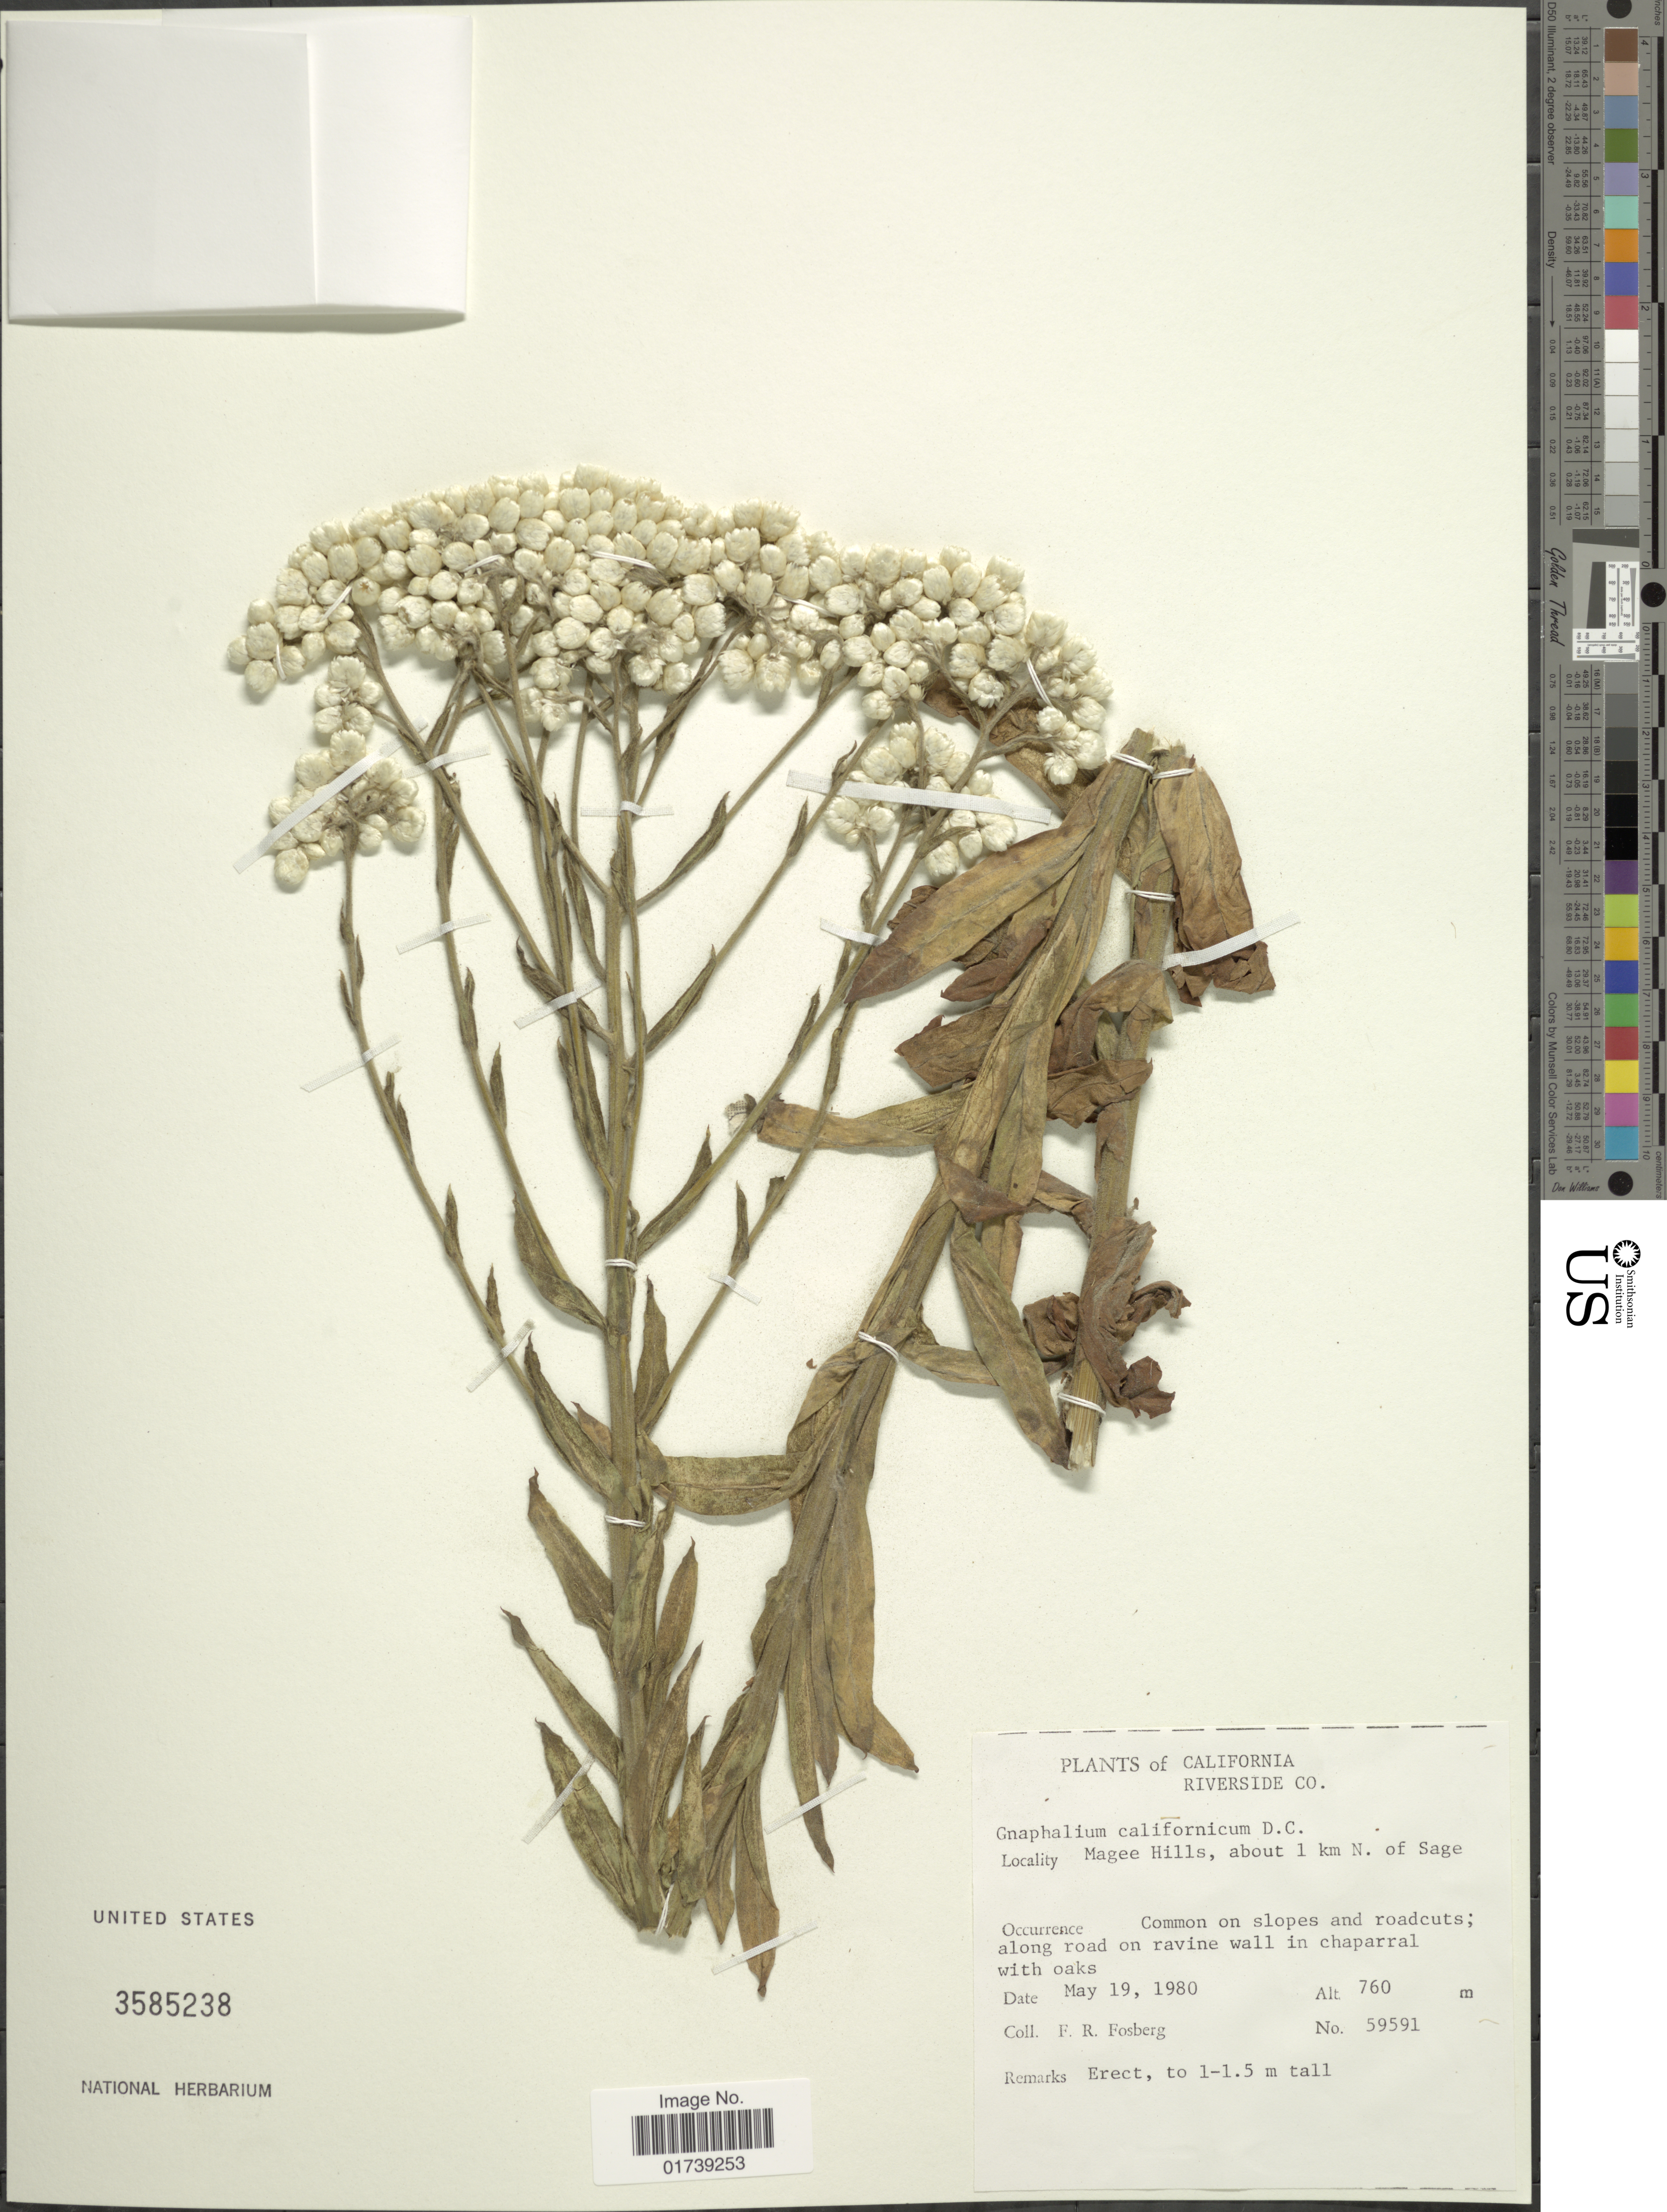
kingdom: Plantae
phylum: Tracheophyta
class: Magnoliopsida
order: Asterales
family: Asteraceae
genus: Pseudognaphalium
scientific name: Pseudognaphalium californicum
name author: (DC.) Anderb.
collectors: F. R. Fosberg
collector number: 59591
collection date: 1980-05-19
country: United States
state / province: California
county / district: Riverside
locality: Riverside Co., along road on ravine wall in chaparral with oaks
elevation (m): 760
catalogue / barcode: US 3585238